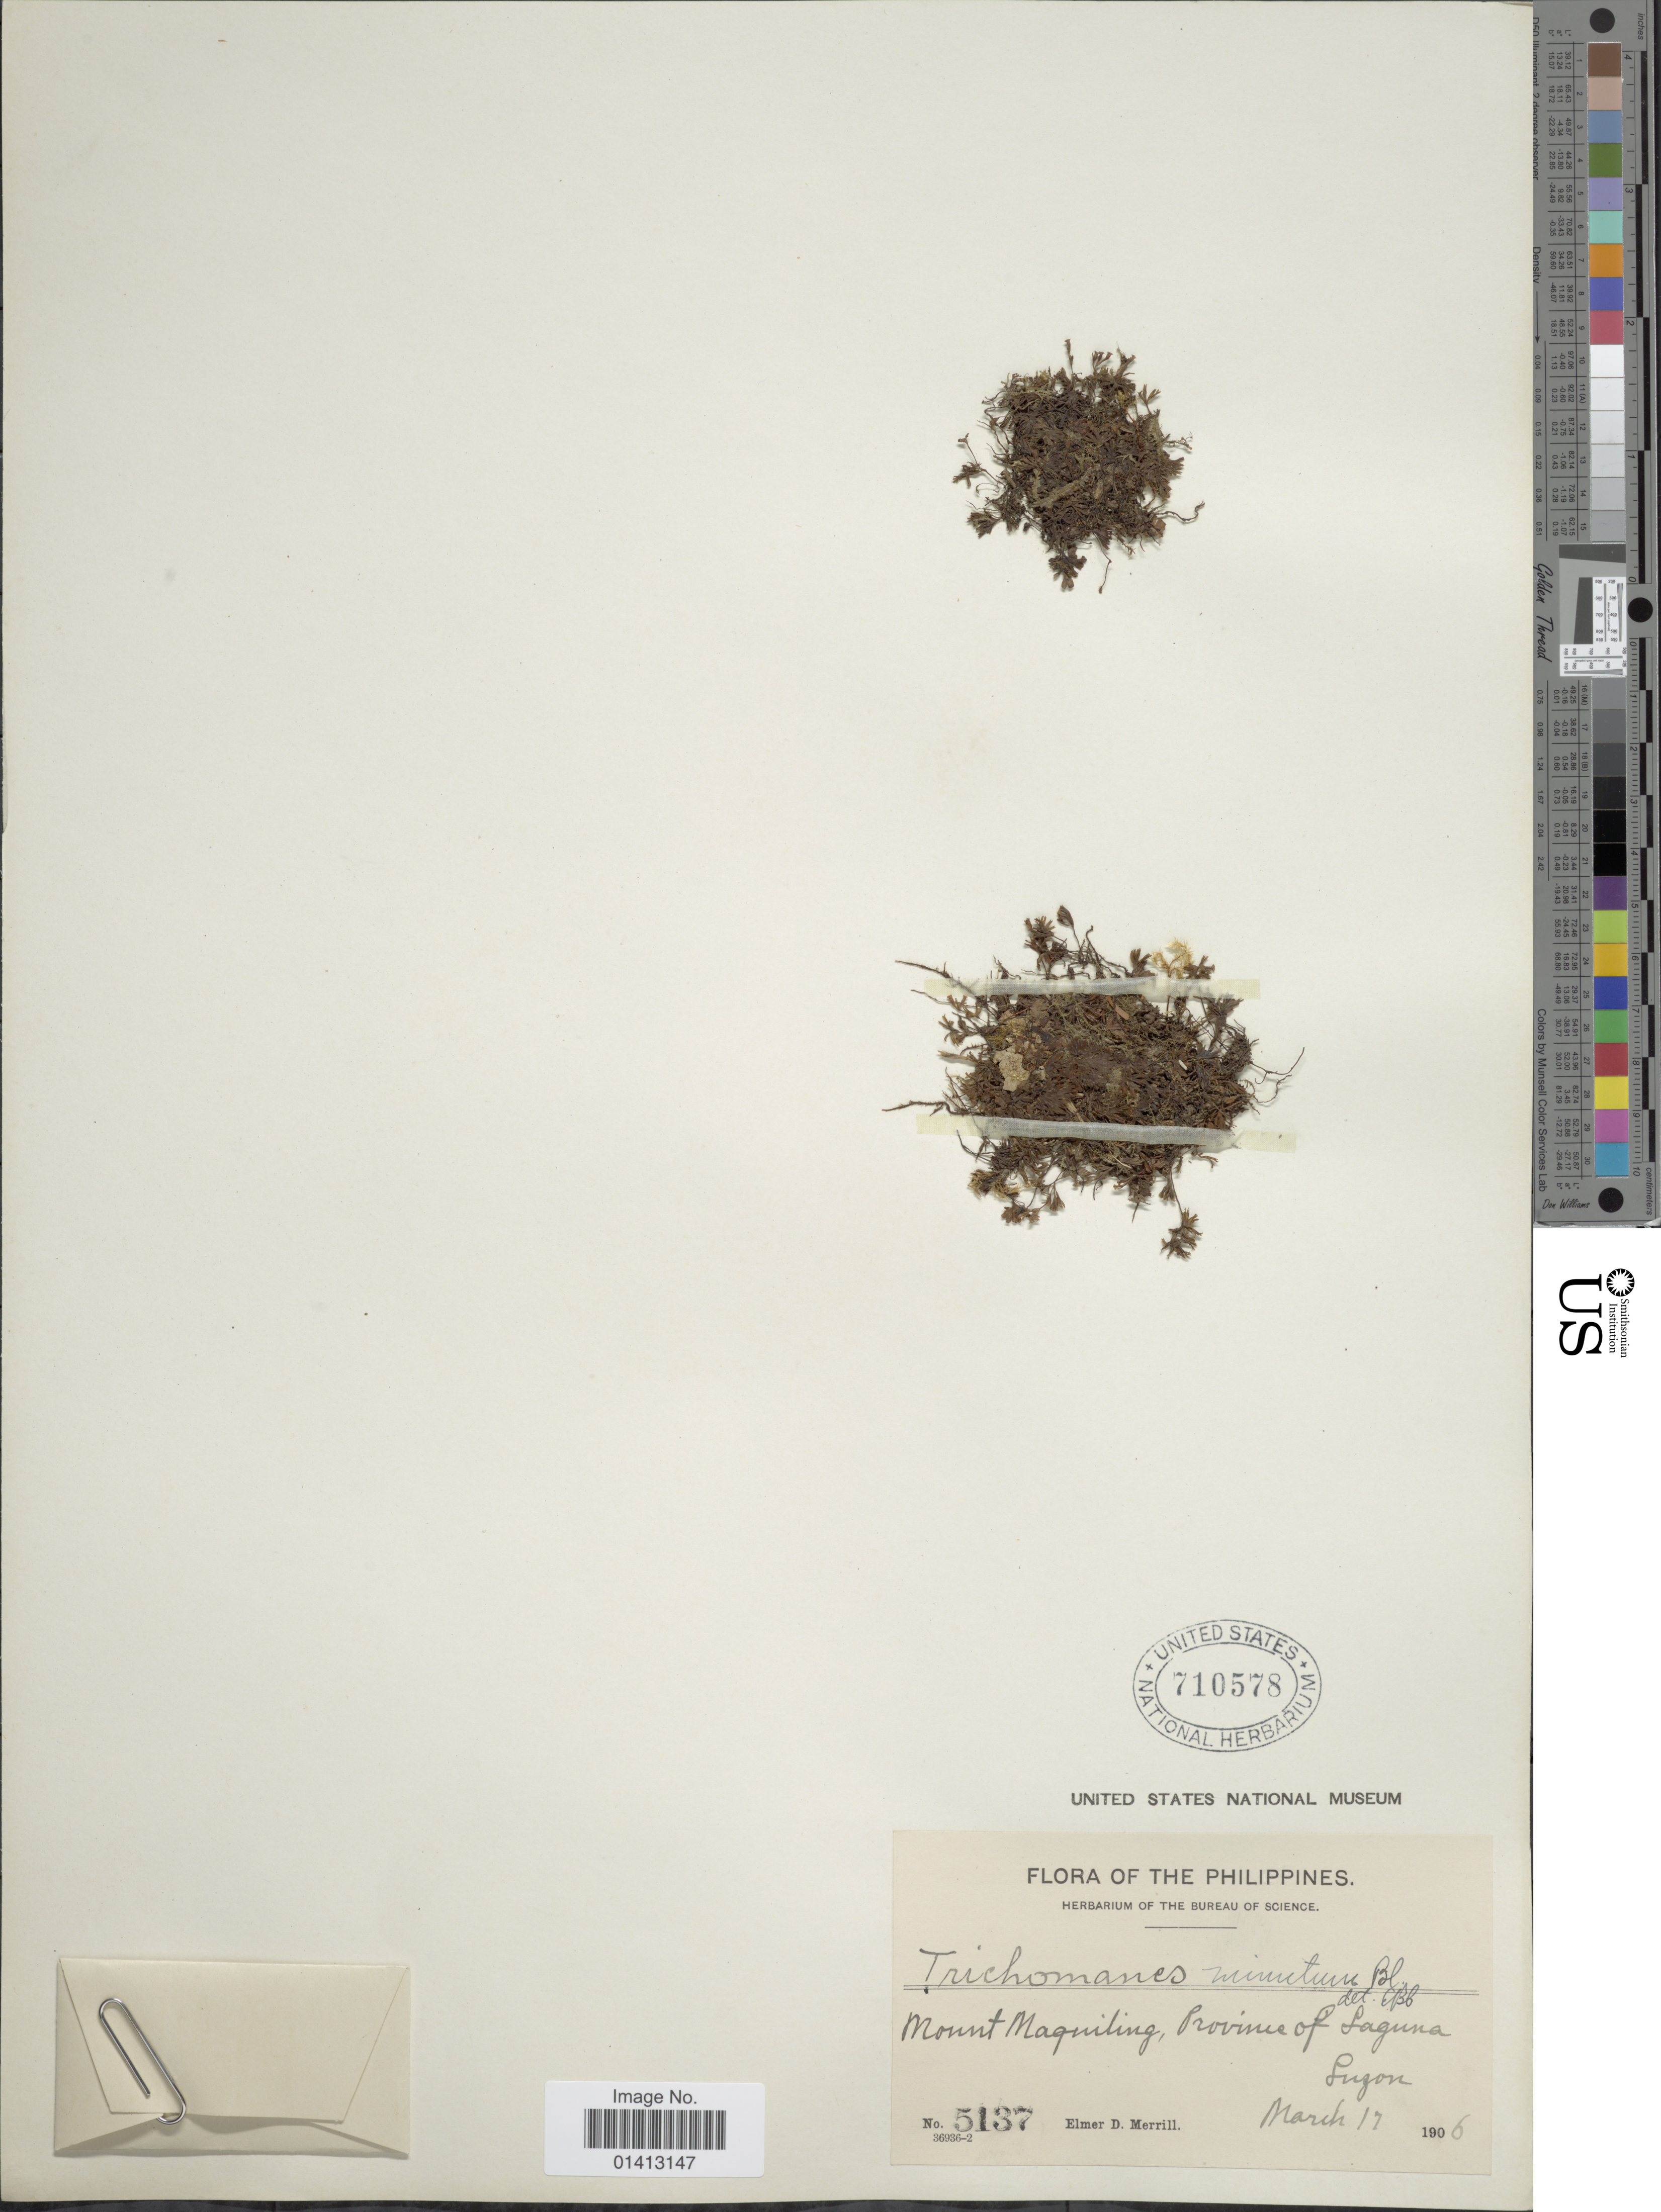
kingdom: Plantae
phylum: Tracheophyta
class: Polypodiopsida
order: Hymenophyllales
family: Hymenophyllaceae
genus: Crepidomanes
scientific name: Crepidomanes minutum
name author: (Blume) K. Iwats.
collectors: E. D. Merrill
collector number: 5137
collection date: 1906-03-17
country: Philippines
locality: Mount Maquling, Province of Laguna, Luzon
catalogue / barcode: US 710578